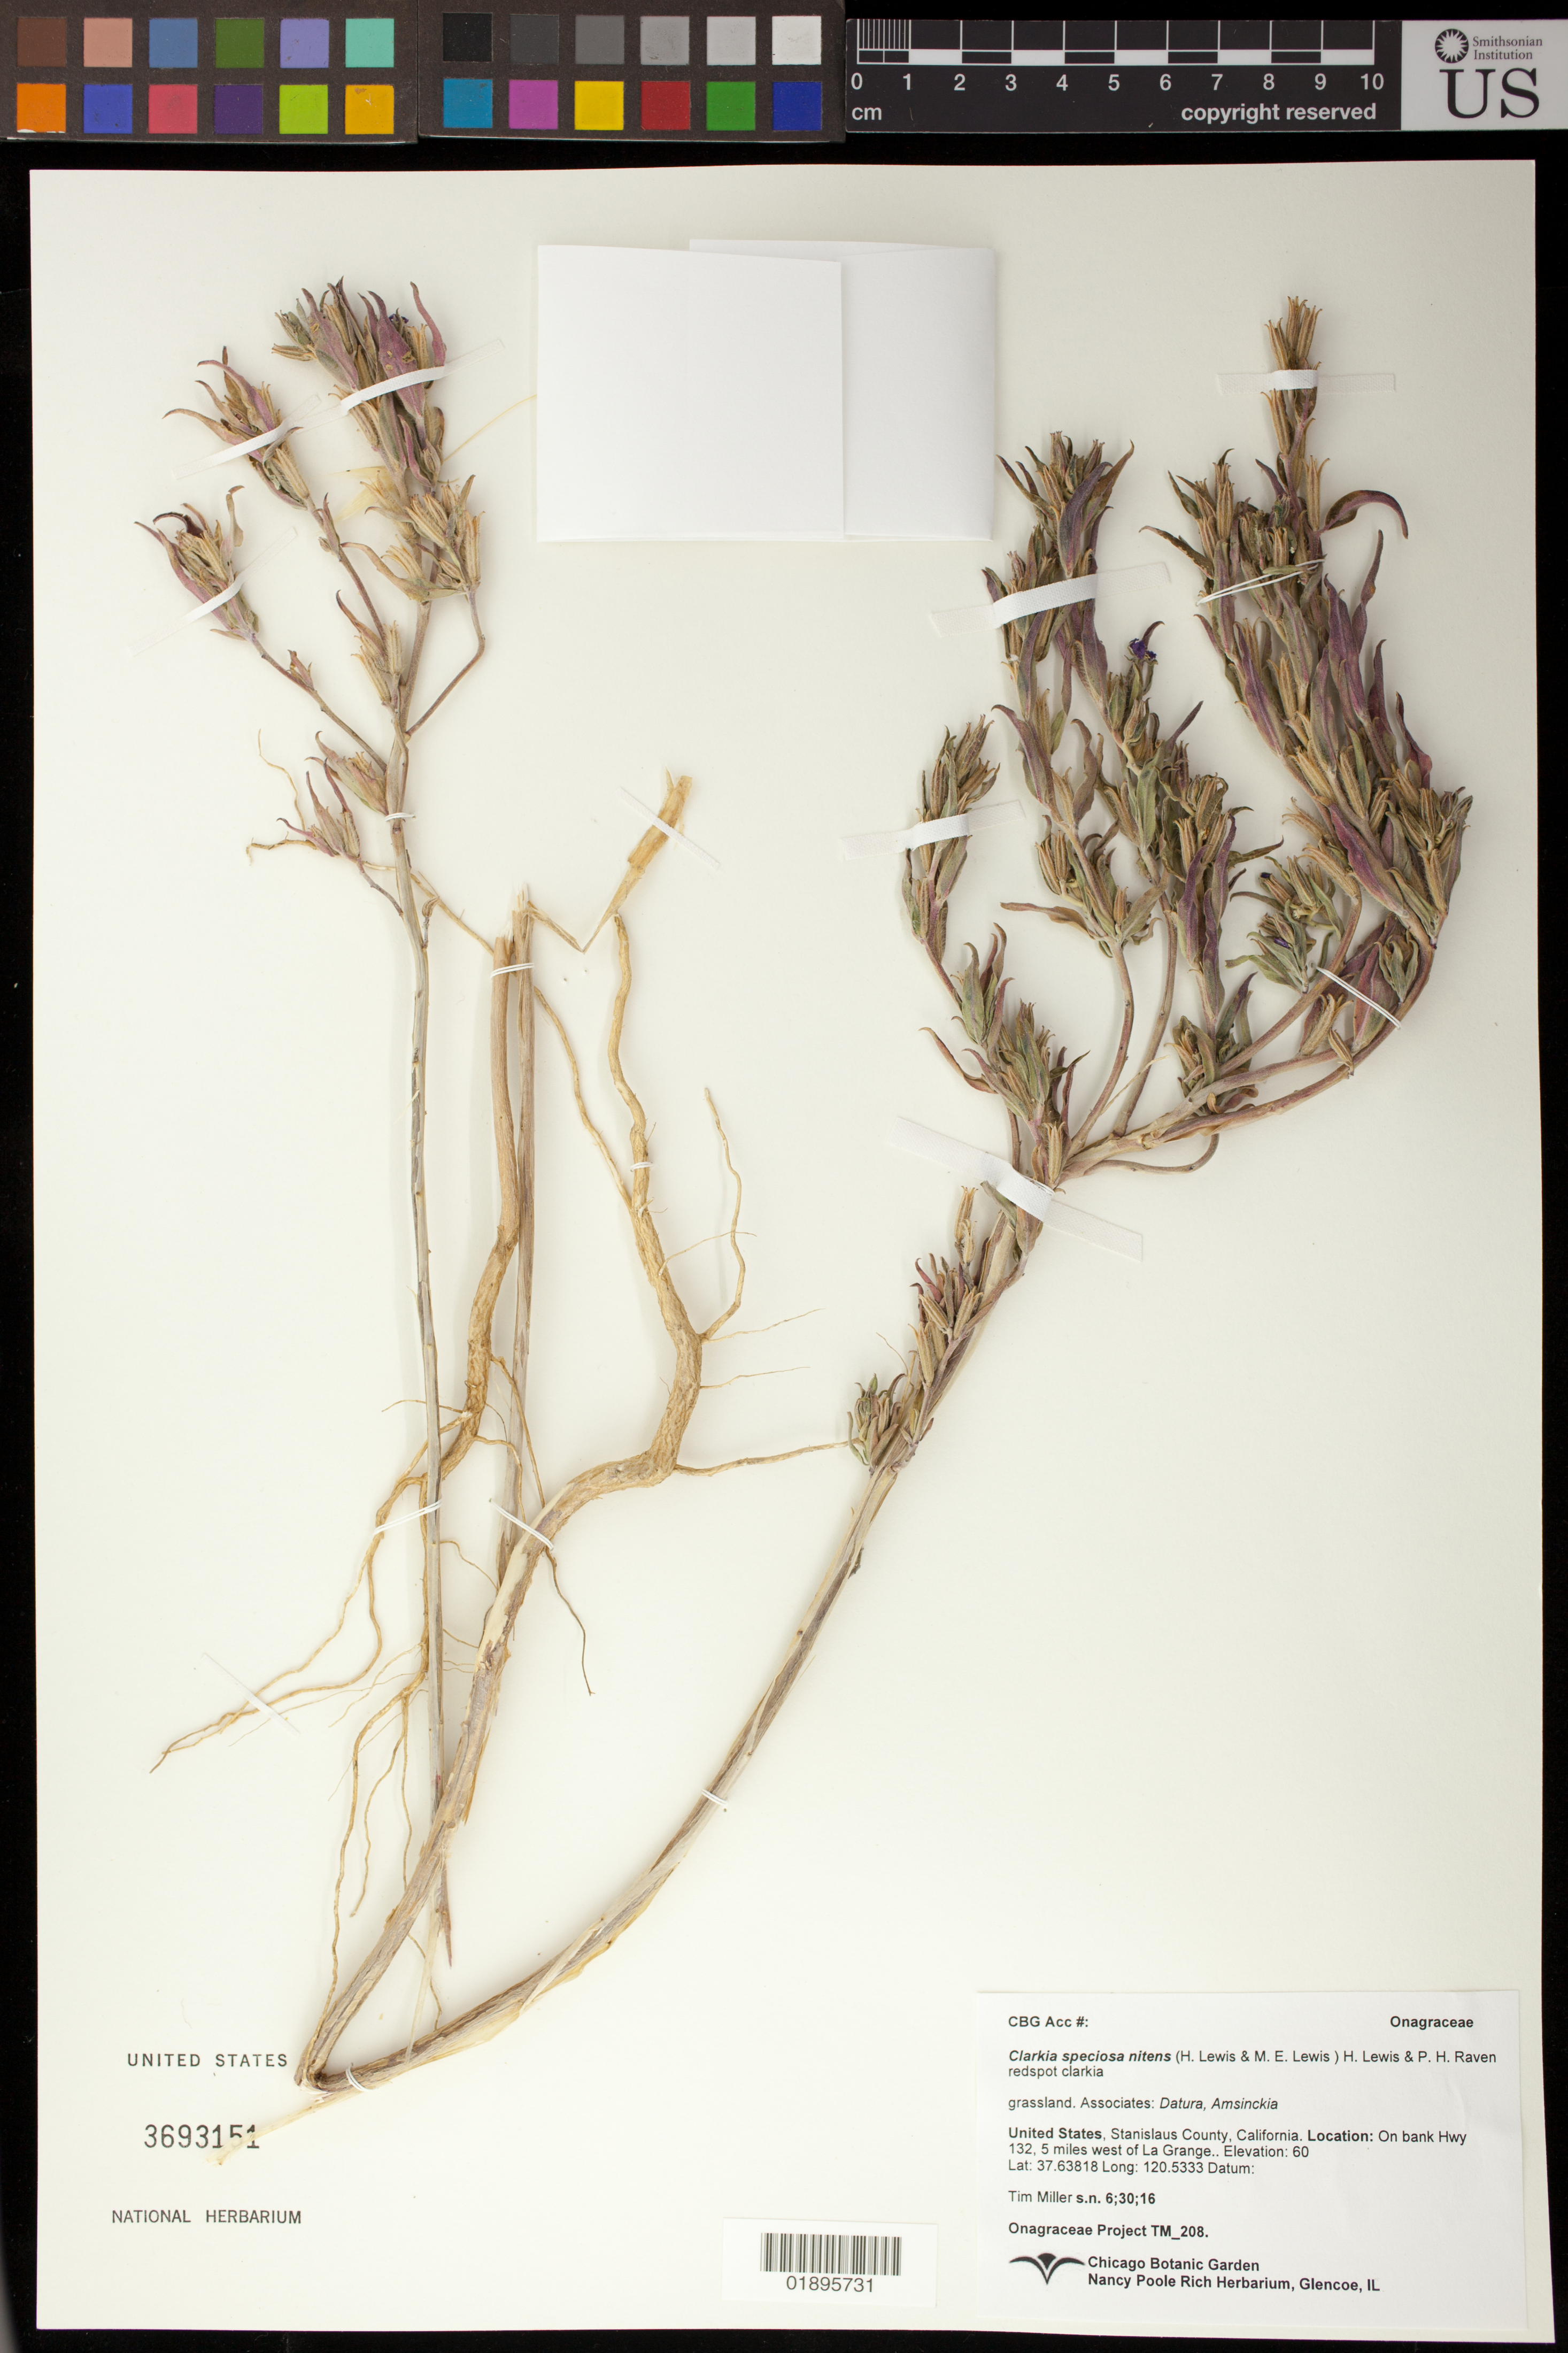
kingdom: Plantae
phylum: Tracheophyta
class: Magnoliopsida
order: Myrtales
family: Onagraceae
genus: Clarkia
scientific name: Clarkia speciosa subsp. nitens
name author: (F. H. Lewis & M.E. Lewis) F. H. Lewis & P.H. Raven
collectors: T. Miller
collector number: TM 208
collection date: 2016-06-30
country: United States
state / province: California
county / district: Stanislaus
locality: On bank Hwy 132, 5 miles west of La Grange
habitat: grassland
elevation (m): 60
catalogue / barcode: US 3693151